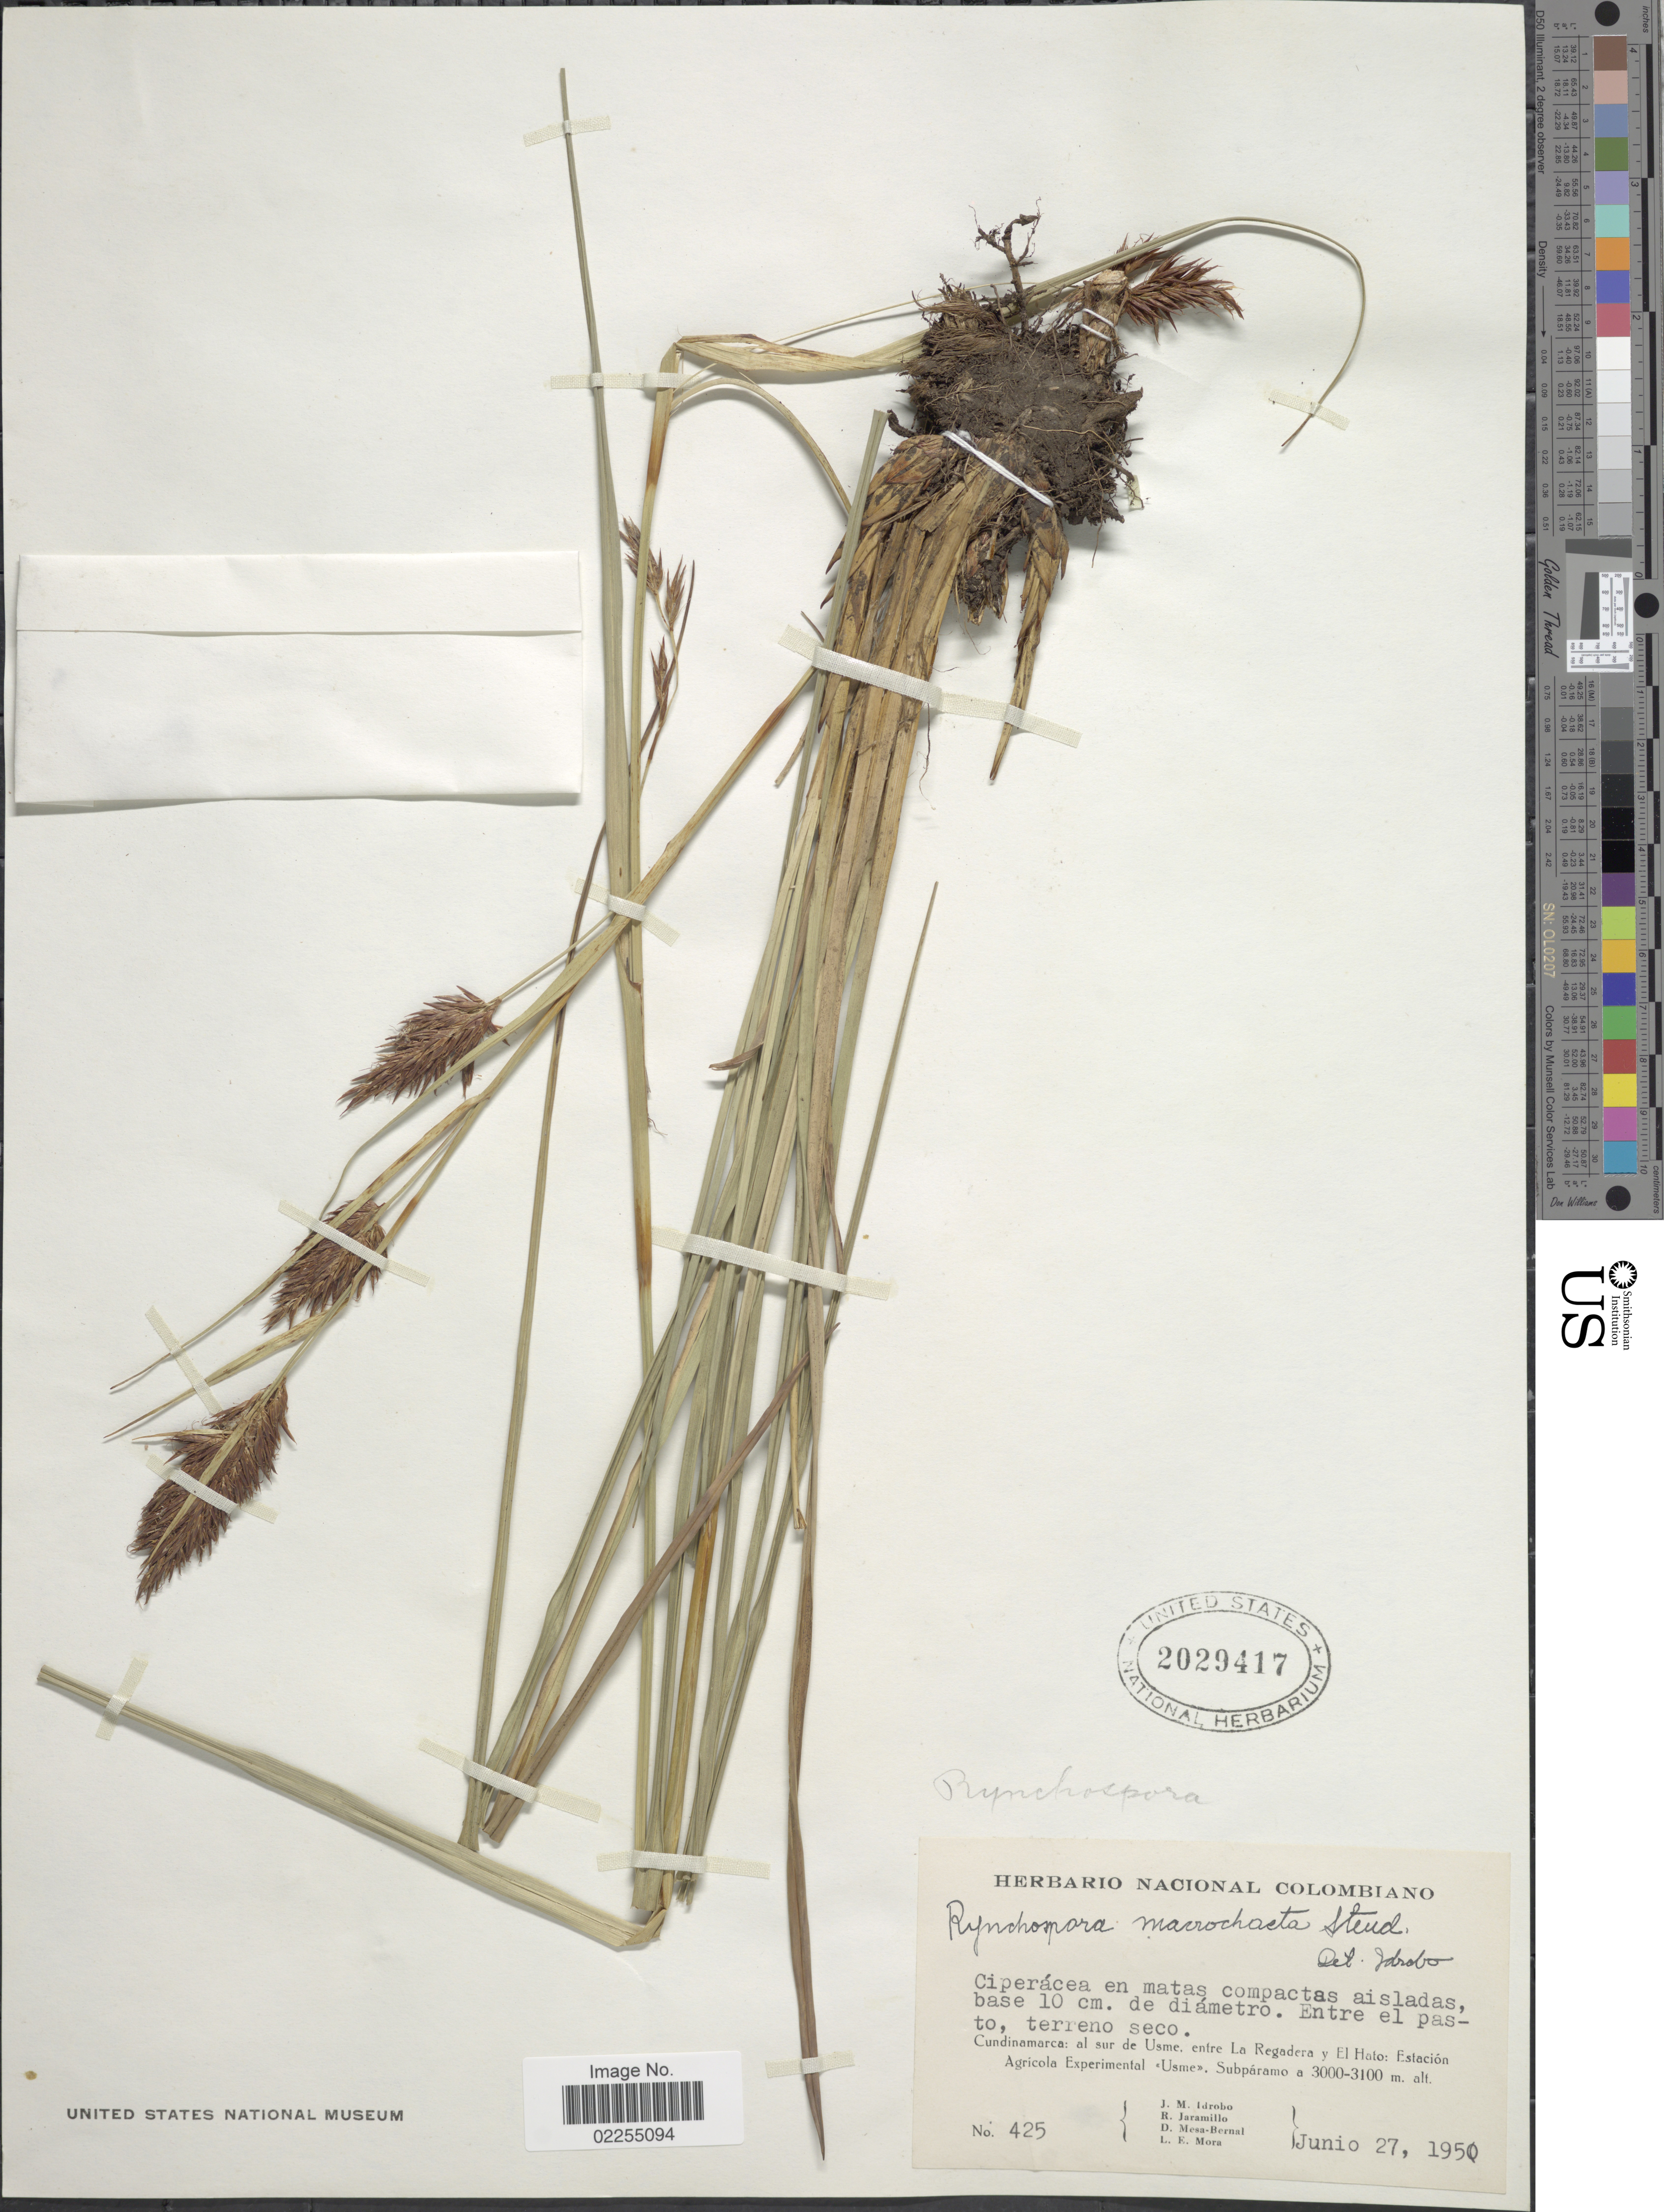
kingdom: Plantae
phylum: Tracheophyta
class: Liliopsida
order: Poales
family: Cyperaceae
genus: Rhynchospora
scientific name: Rhynchospora macrochaeta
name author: Steud. ex Boeckeler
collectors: J. M. Idrobo, R. Jaramillo M., D. Mesa Bernal & L. Mora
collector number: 425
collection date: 1950-06-27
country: Colombia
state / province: Cundinamarca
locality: Entre el pasto, terreno seco, al sur de Usme, entre La Ragadera y El Hato: Estacion Agricola Experimental, Usme, Subparamo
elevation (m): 3000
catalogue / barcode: US 2029417